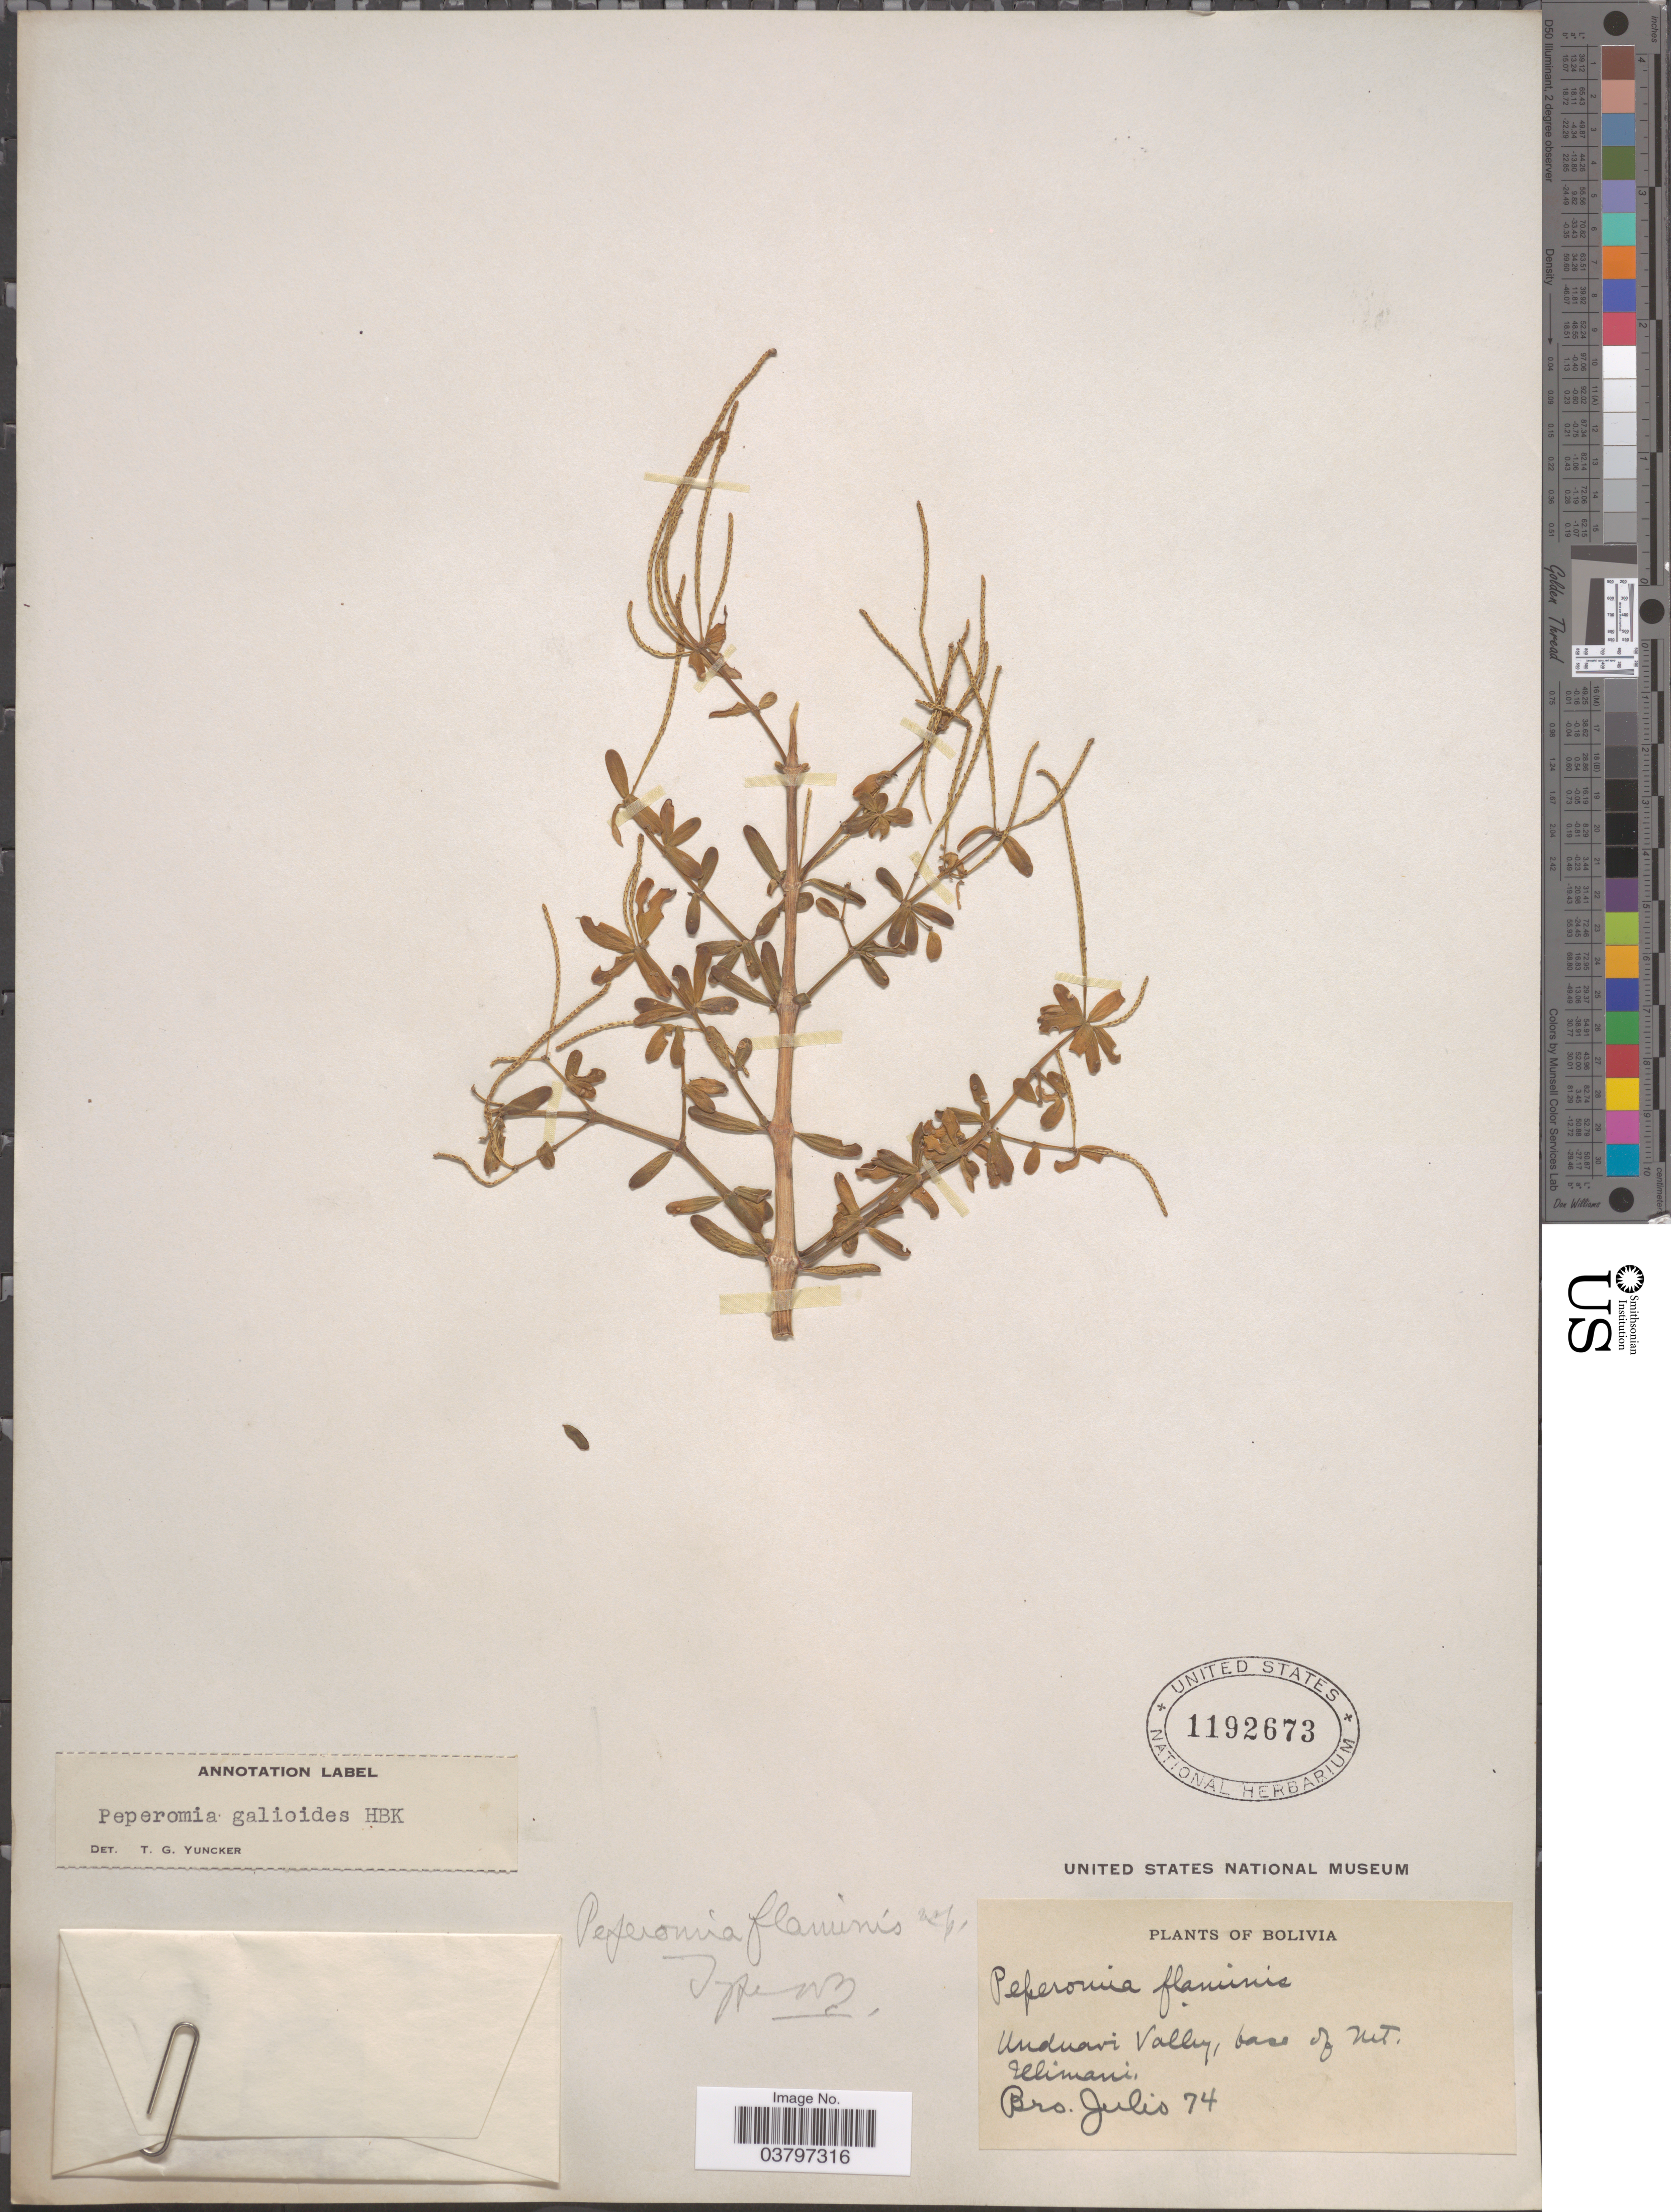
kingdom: Plantae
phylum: Tracheophyta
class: Magnoliopsida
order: Piperales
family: Piperaceae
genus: Peperomia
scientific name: Peperomia galioides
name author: Kunth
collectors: Bro. Julio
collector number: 74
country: Bolivia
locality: Unduavi Valley, base of Mt. Illimani.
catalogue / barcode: US 1192673